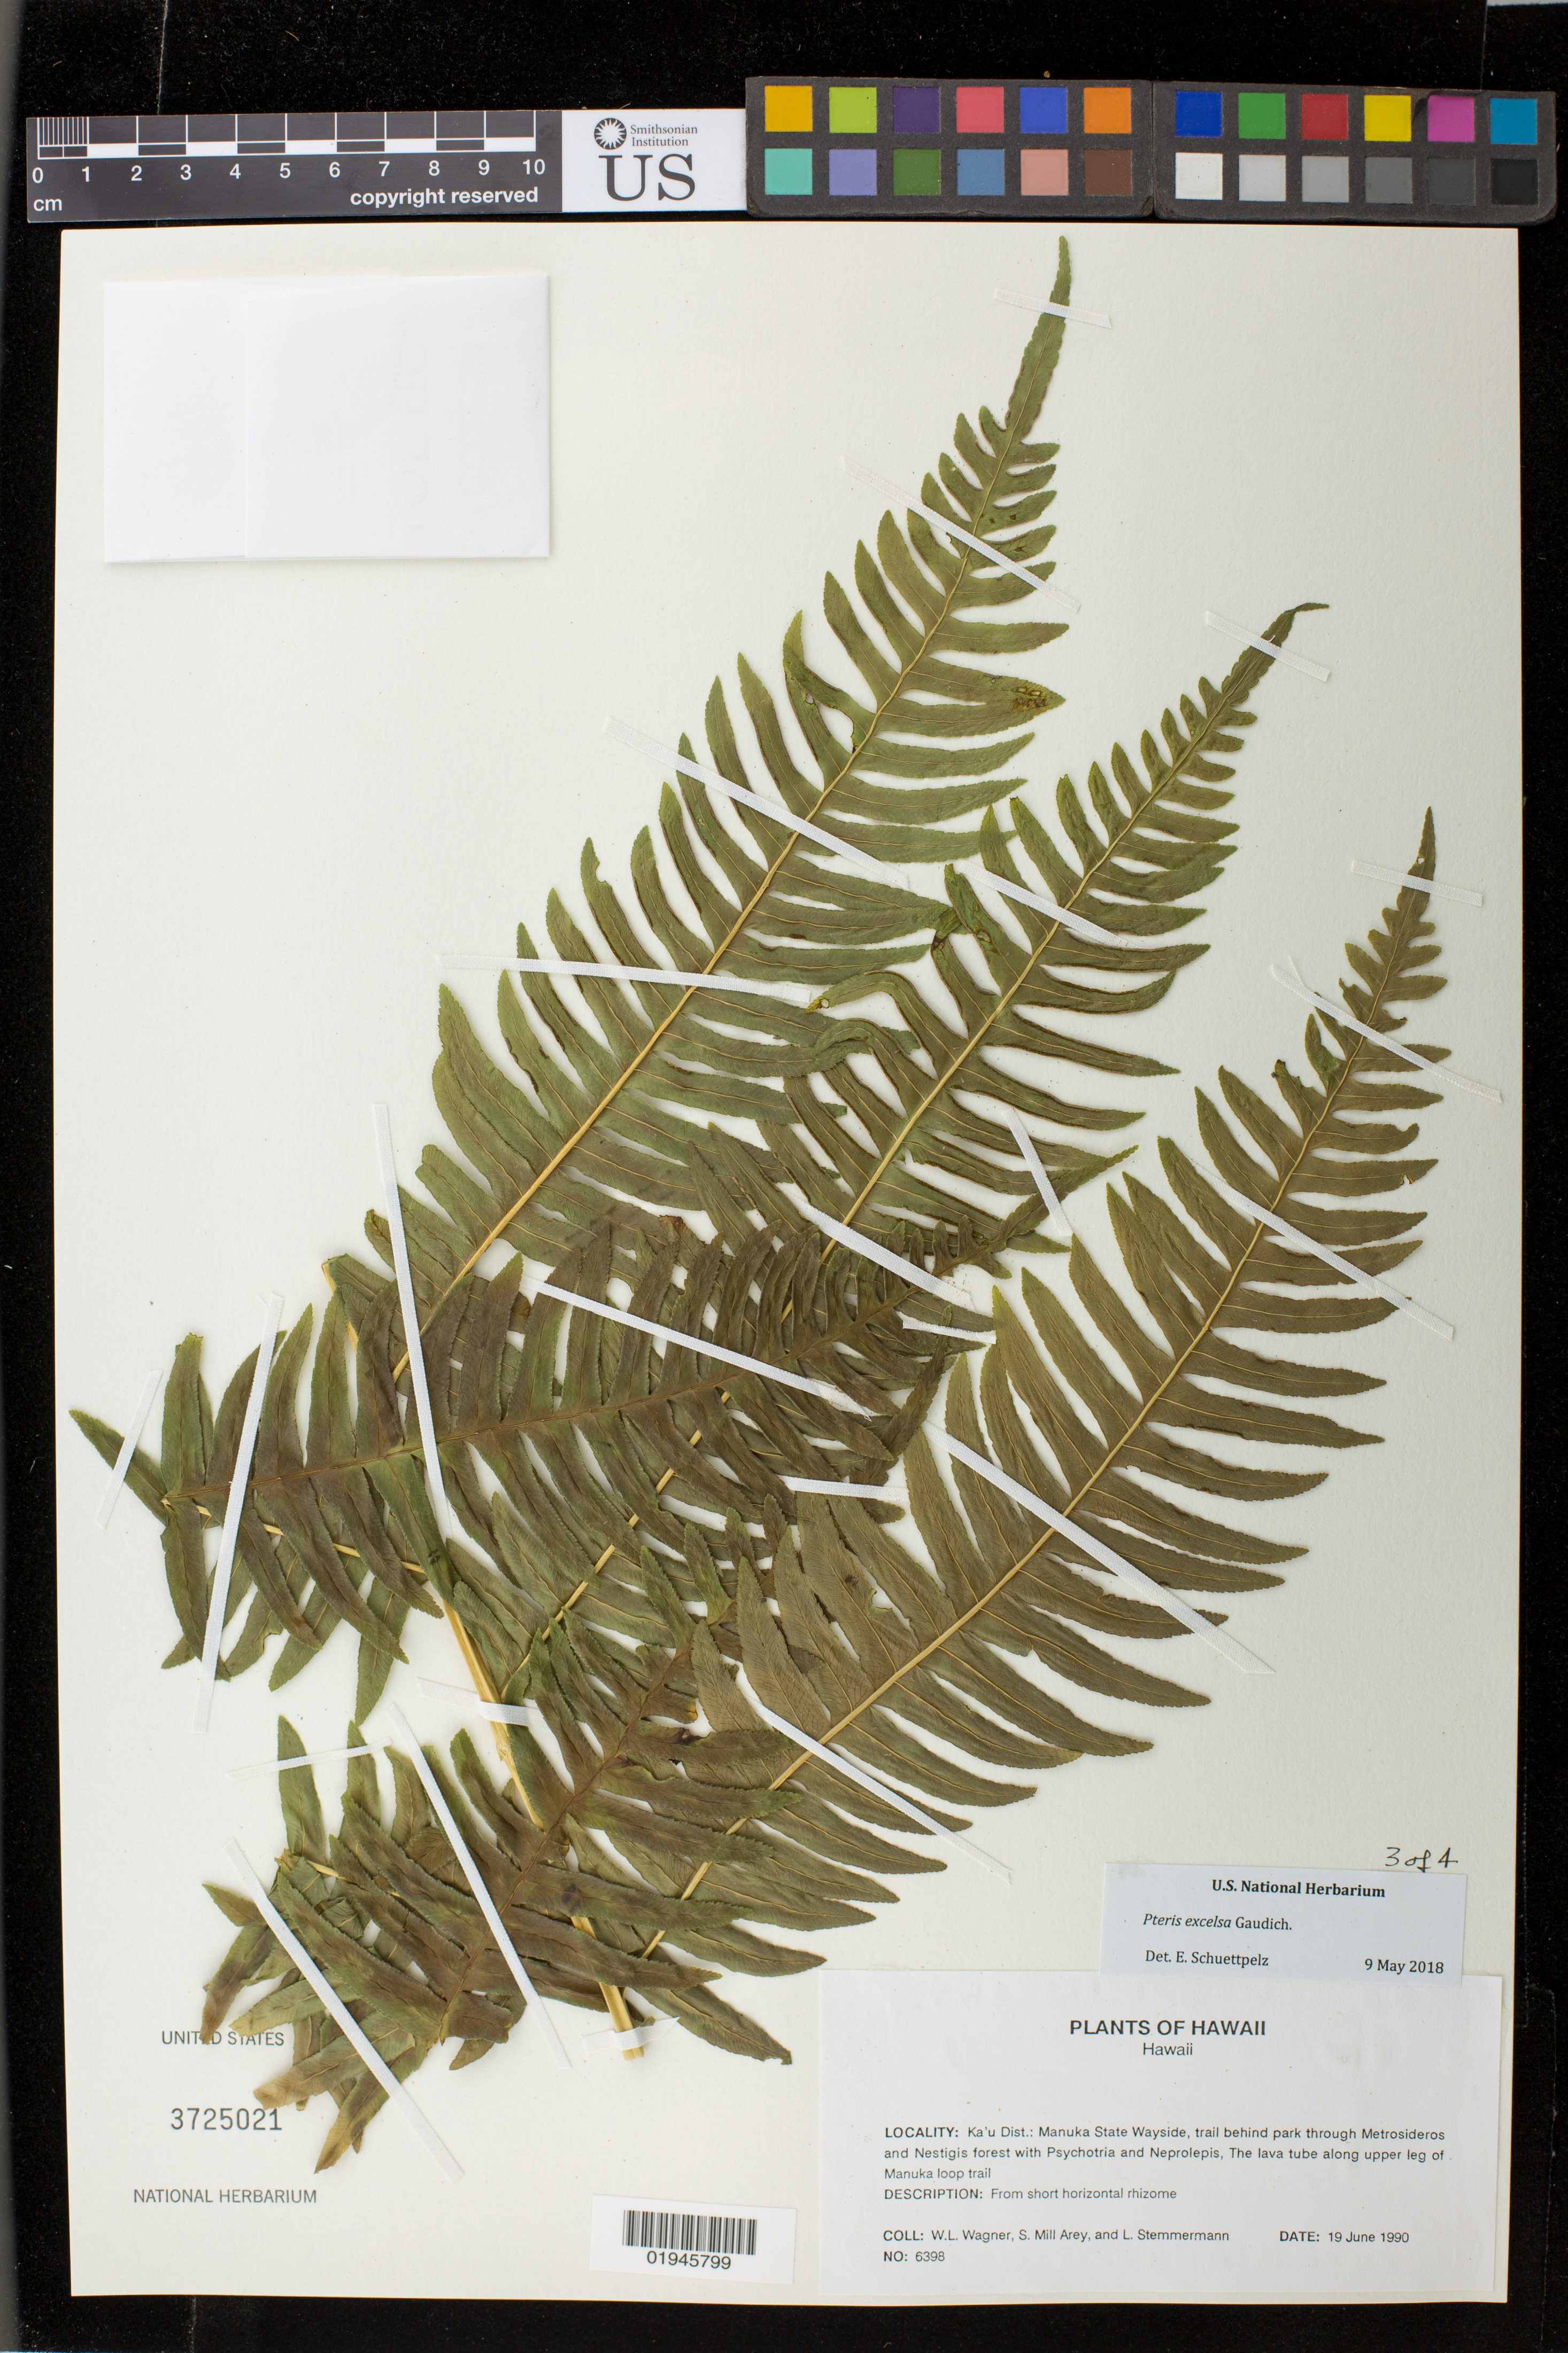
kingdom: Plantae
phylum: Tracheophyta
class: Polypodiopsida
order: Polypodiales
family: Pteridaceae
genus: Pteris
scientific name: Pteris terminalis var. terminalis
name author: Wall.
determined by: Wagner, W. L., (BOT), Smithsonian Institution - National Museum of Natural History (UNITED STATES)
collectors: W. L. Wagner, S. Avey & L. Stemmermann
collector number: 6398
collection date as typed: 19 Jun 1990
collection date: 1990-06-19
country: United States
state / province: Hawaii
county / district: Hawaii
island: Hawaii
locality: Kau District, Manuka State Wayside, lava tube along the upper leg of Manuka loop trail.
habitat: Forest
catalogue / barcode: US 3725021